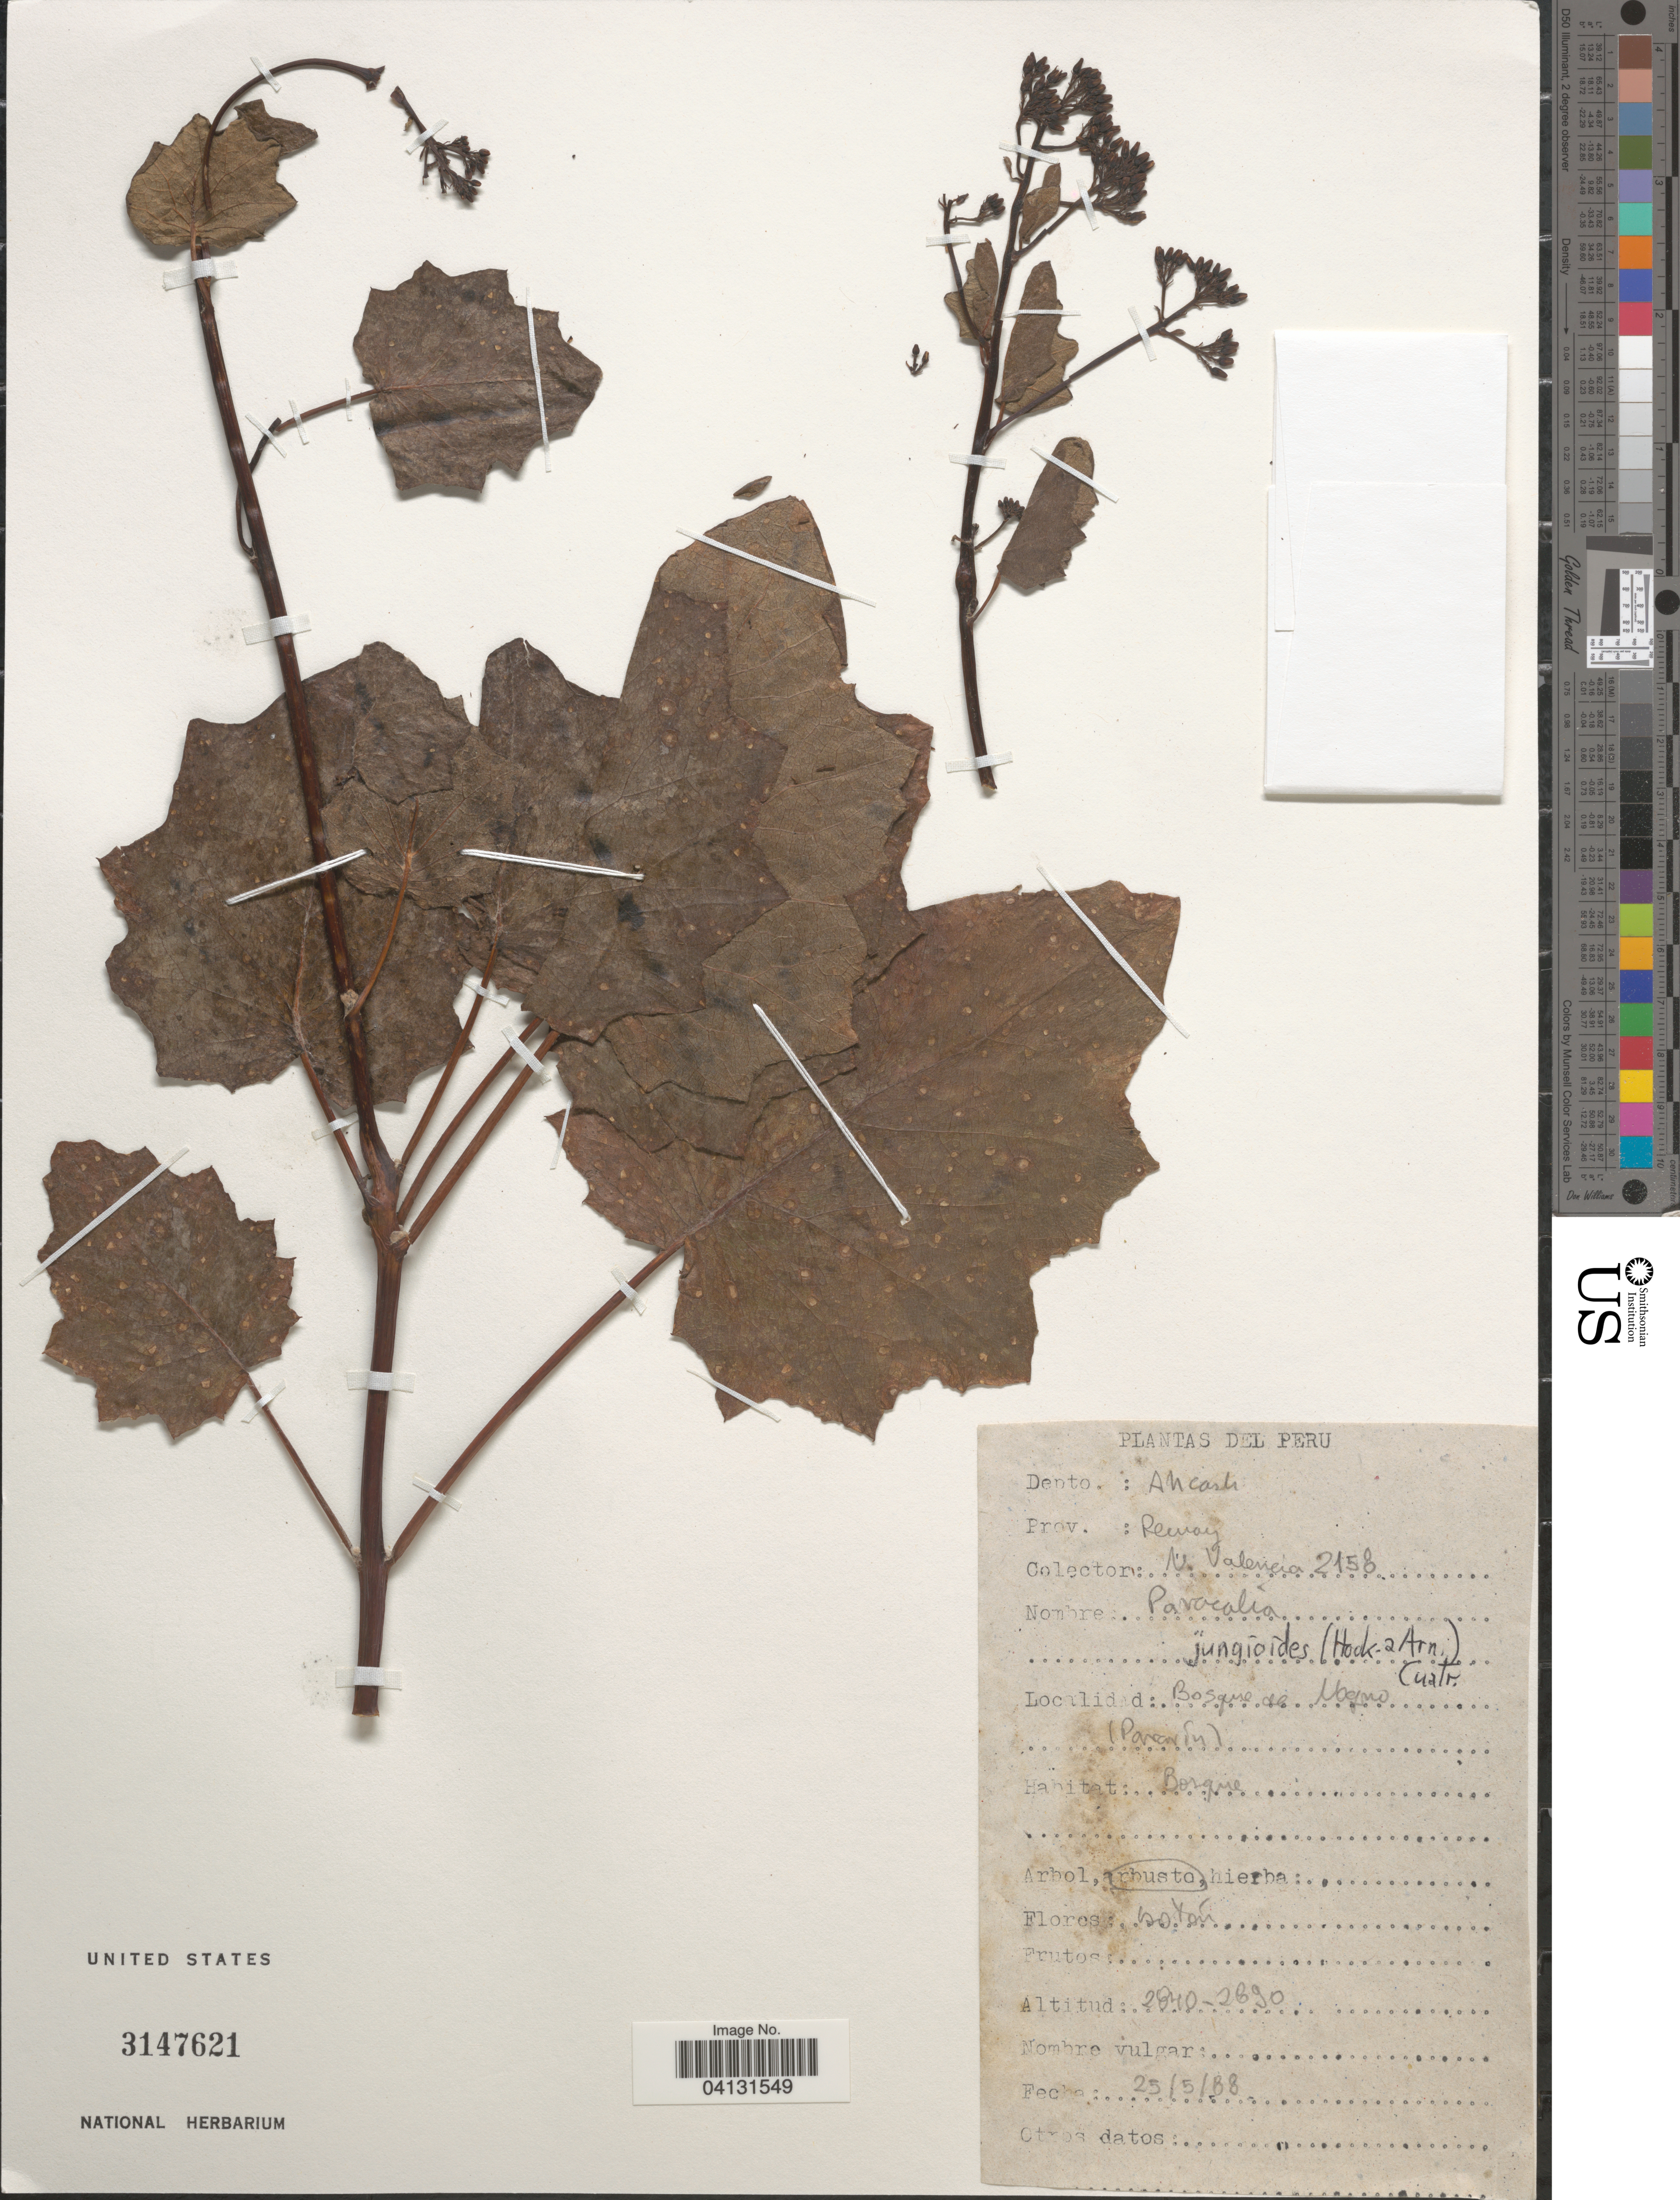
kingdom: Plantae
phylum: Tracheophyta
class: Magnoliopsida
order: Asterales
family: Asteraceae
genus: Paracalia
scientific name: Paracalia jungioides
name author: (Hook. & Arn.) Cuatrec.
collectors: N. Valencia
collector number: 2158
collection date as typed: Transcribed d/m/y: 25/5/88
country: Peru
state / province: Ancash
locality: Depto.: Ancash. Prov.: Recuay. Bosque de Noqno. (Parandu [interpreted]).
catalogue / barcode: US 3147621